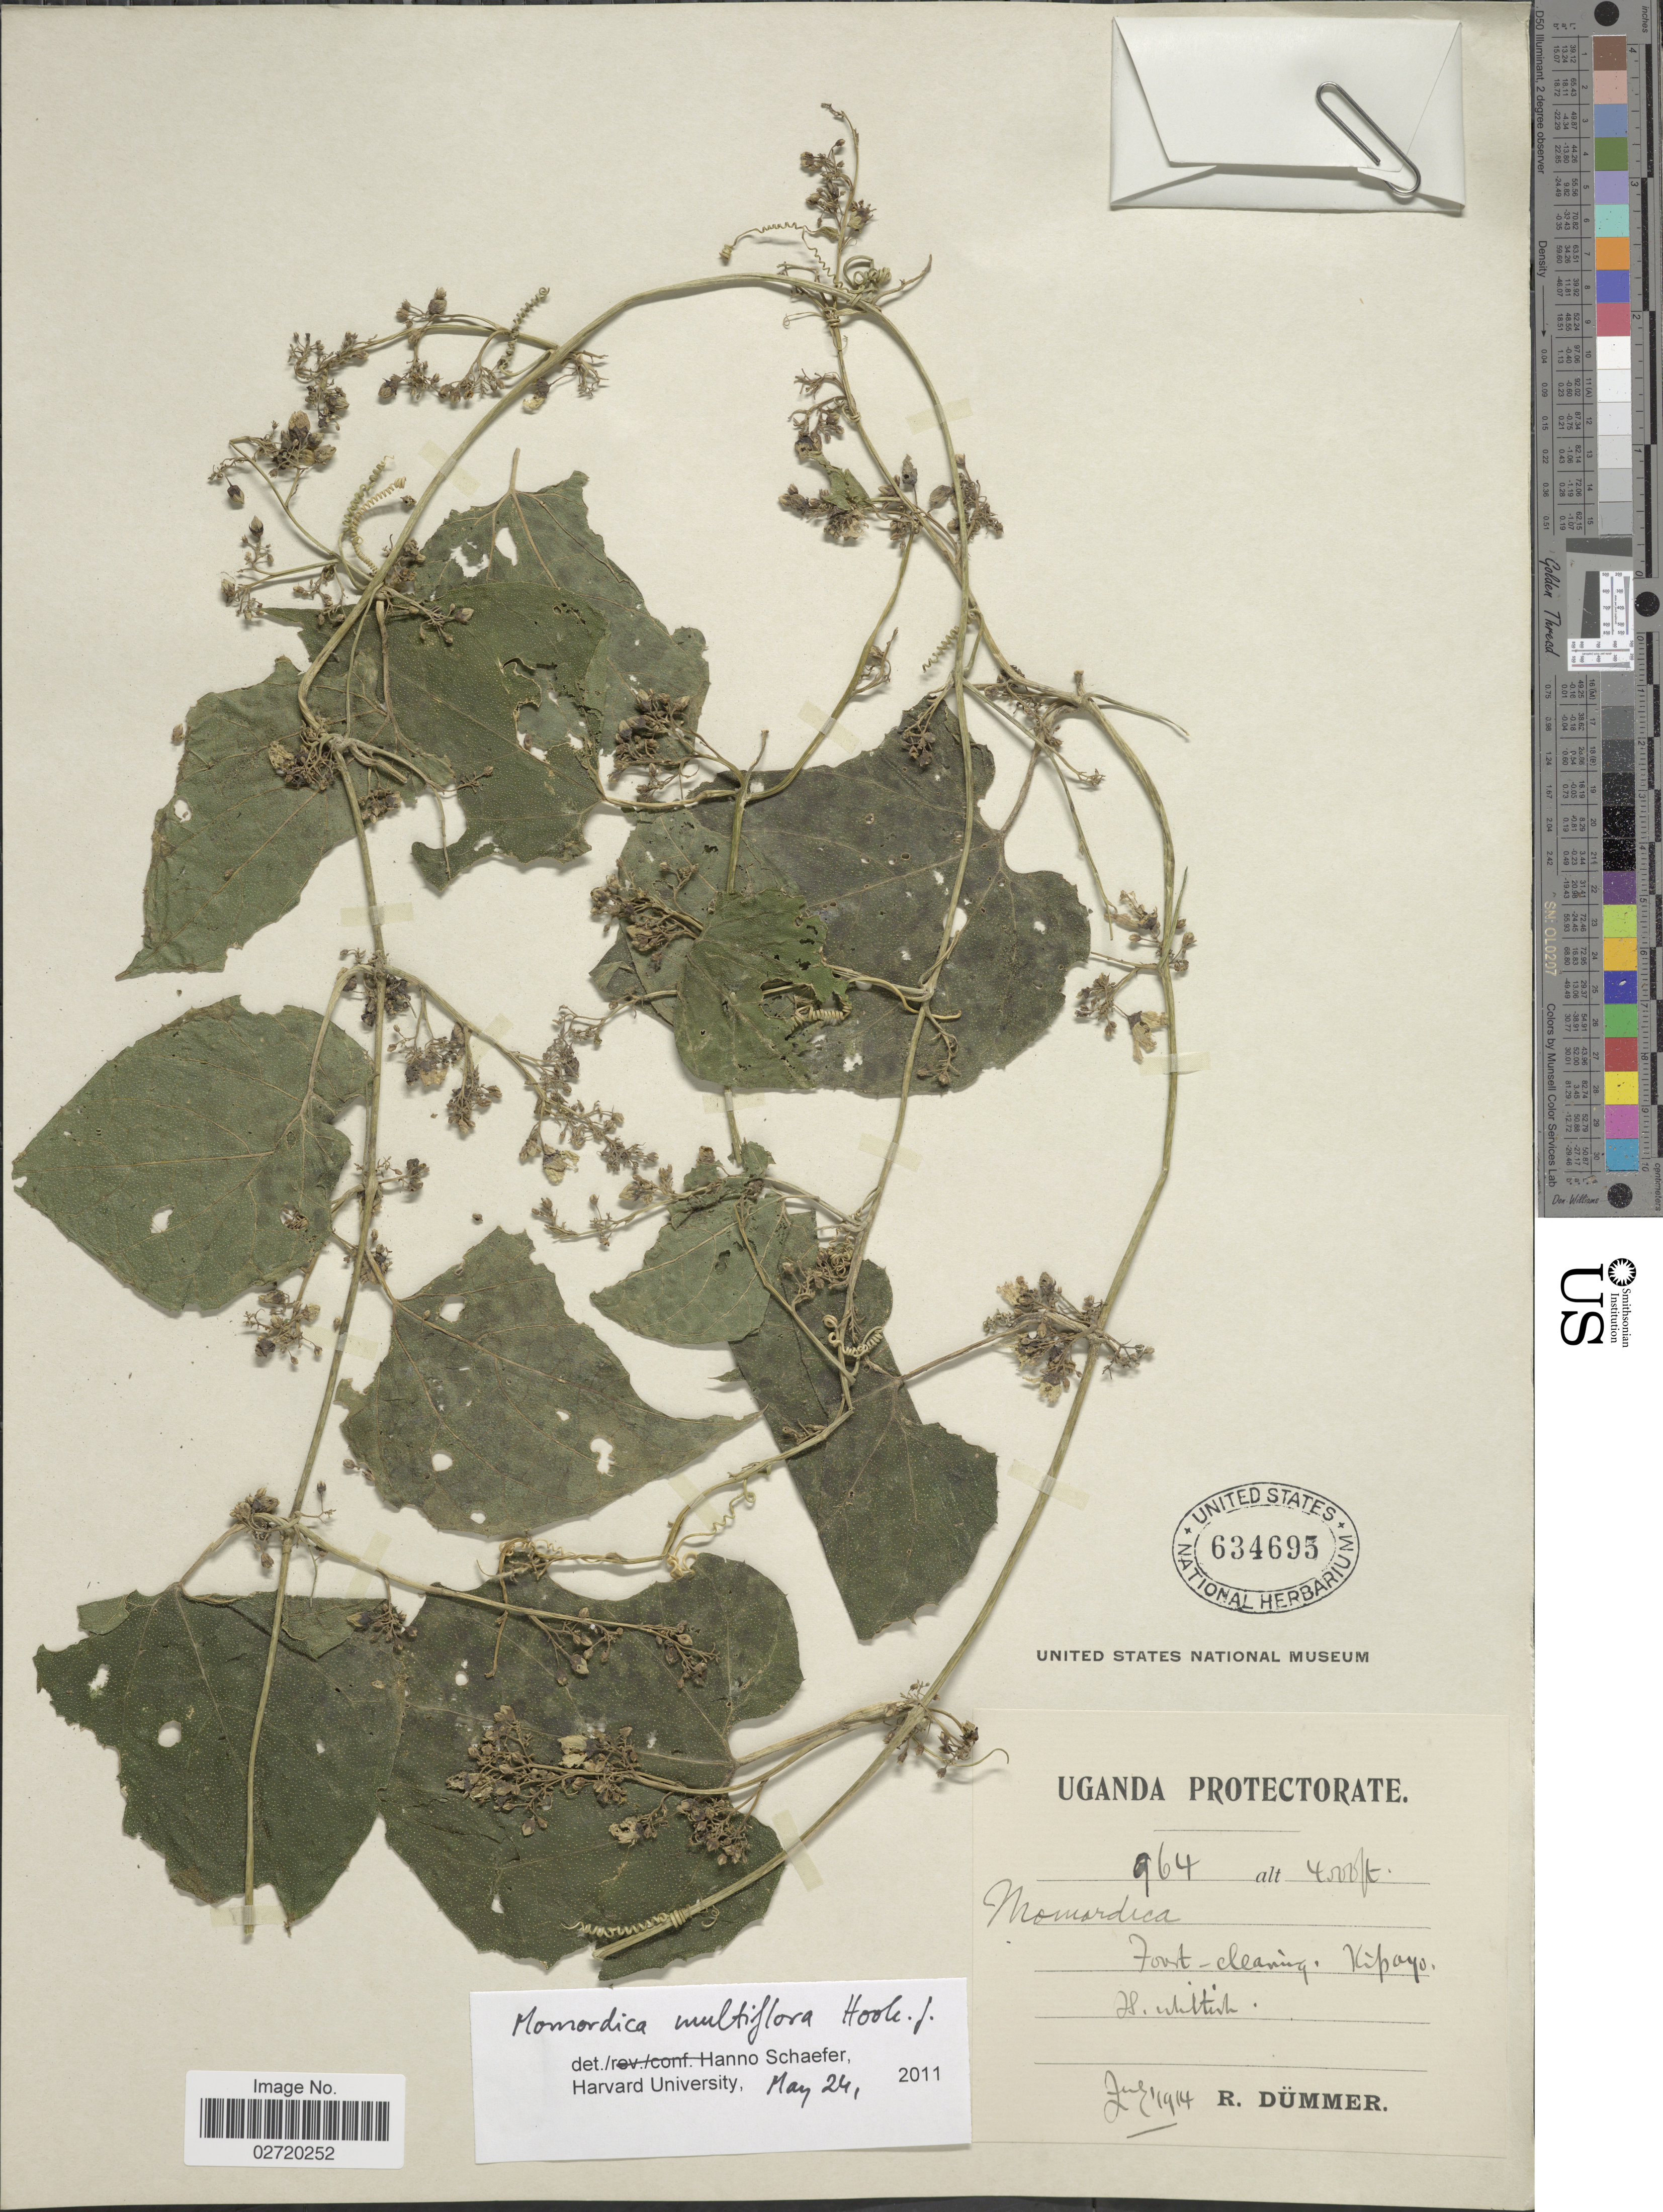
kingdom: Plantae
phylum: Tracheophyta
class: Magnoliopsida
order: Cucurbitales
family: Cucurbitaceae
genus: Momordica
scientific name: Momordica multiflora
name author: Hook. f.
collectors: R. A. Dümmer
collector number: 964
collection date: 1914-07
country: Uganda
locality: Uganda Protectorate, Kipayo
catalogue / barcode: US 634695